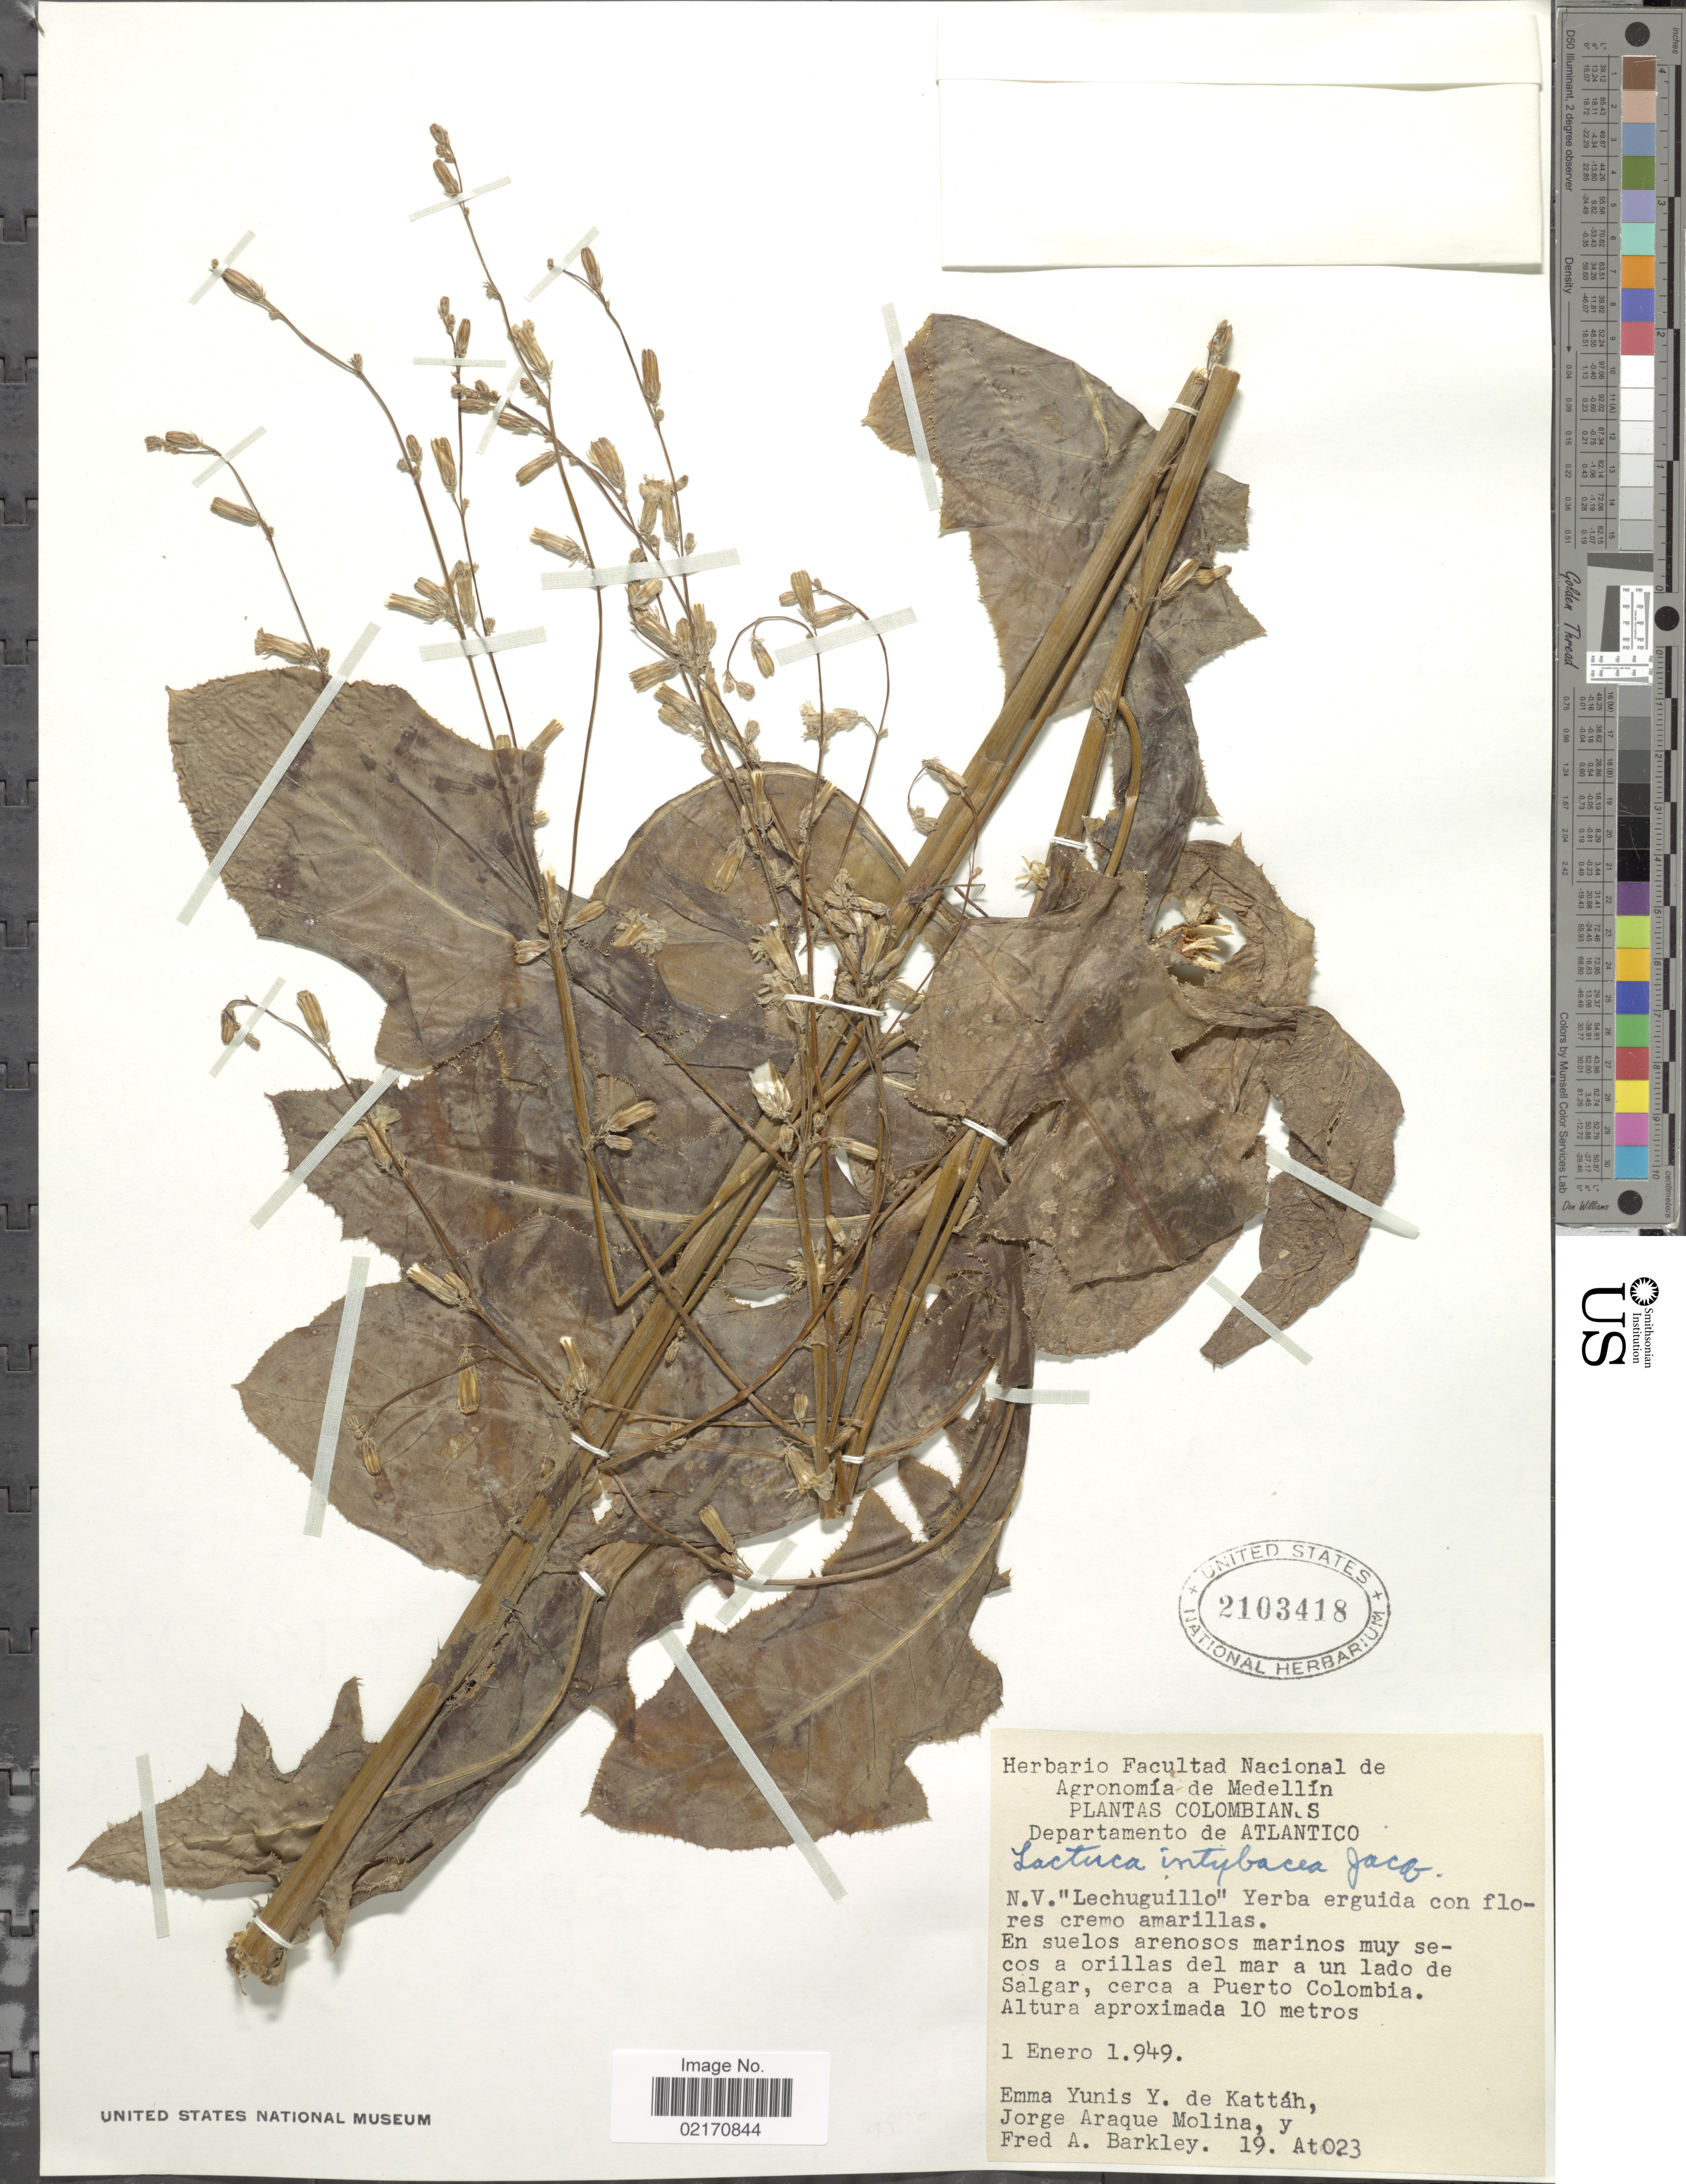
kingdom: Plantae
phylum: Tracheophyta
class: Magnoliopsida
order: Asterales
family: Asteraceae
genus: Launaea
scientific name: Launaea intybacea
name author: (Jacq.) Beauverd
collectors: E. de Kattáh, J. A. Molina & F. A. Barkley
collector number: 19At023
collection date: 1949-01-01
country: Colombia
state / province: Atlántico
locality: Un lado de Salgar, cerca a Puerto Colombia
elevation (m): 10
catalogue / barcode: US 2103418